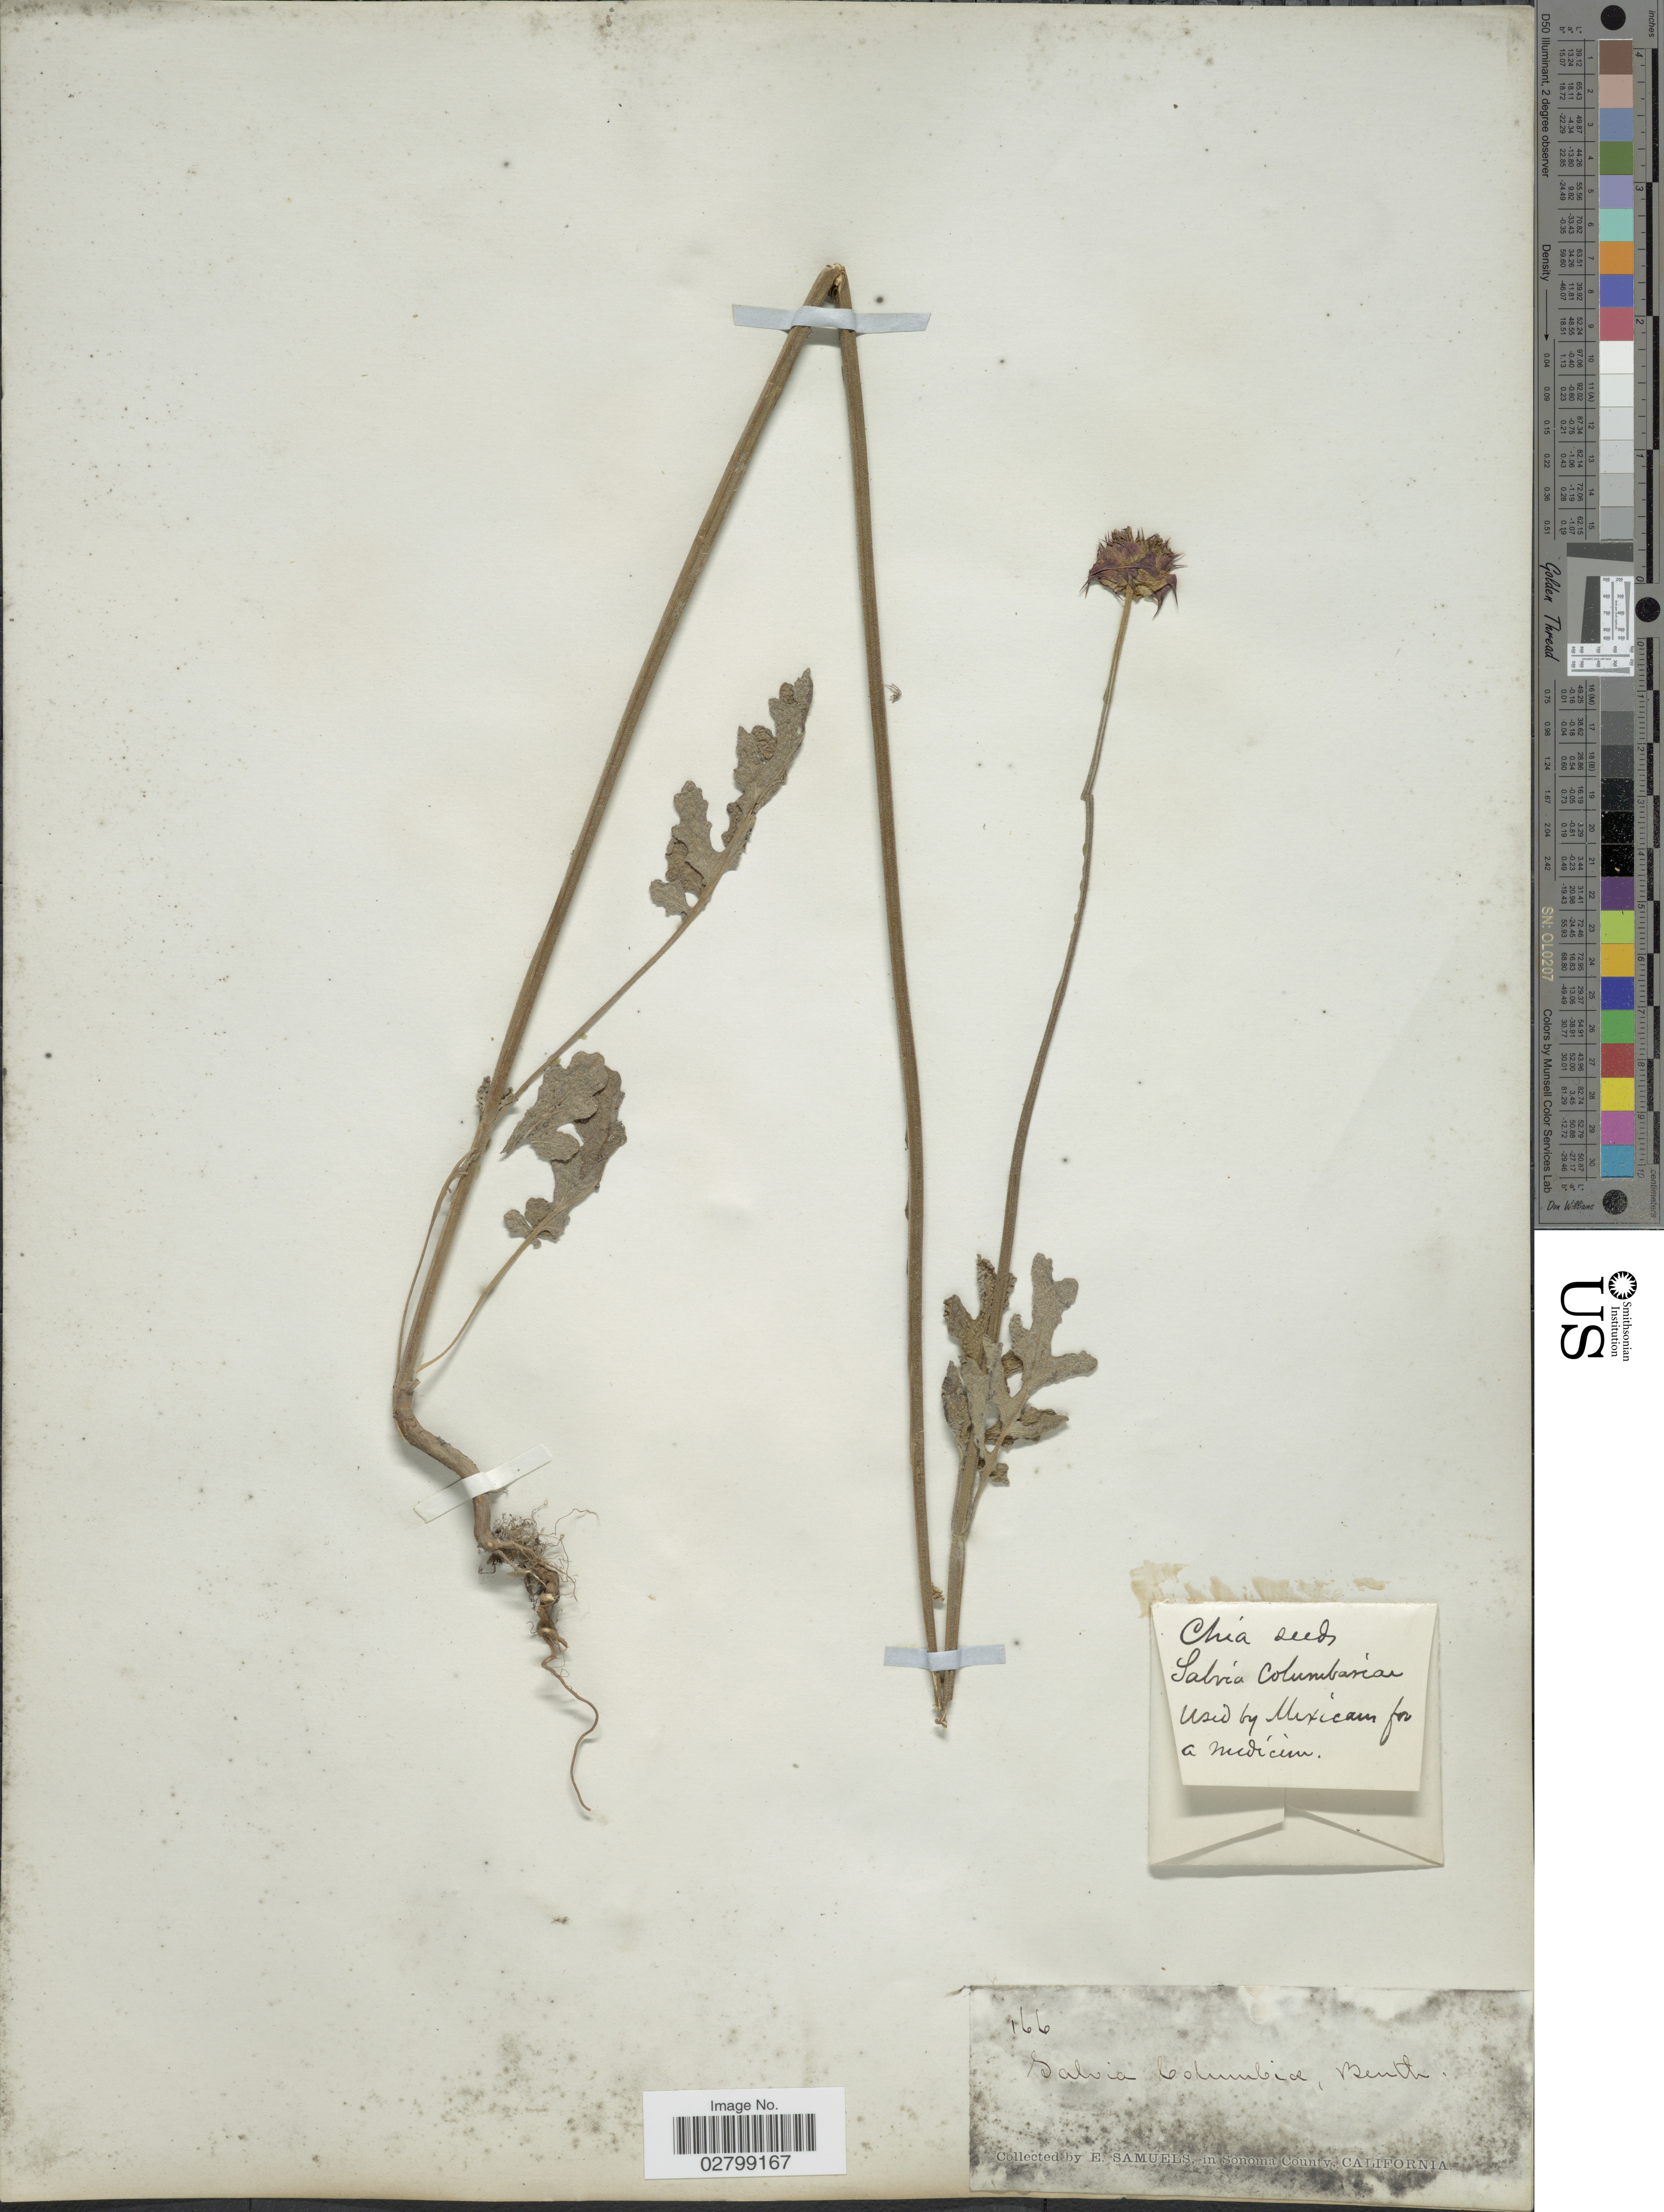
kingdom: Plantae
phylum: Tracheophyta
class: Magnoliopsida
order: Lamiales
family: Lamiaceae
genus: Salvia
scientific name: Salvia columbariae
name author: Benth.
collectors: E. Samuels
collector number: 166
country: United States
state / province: California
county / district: Sonoma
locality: Sonoma County.